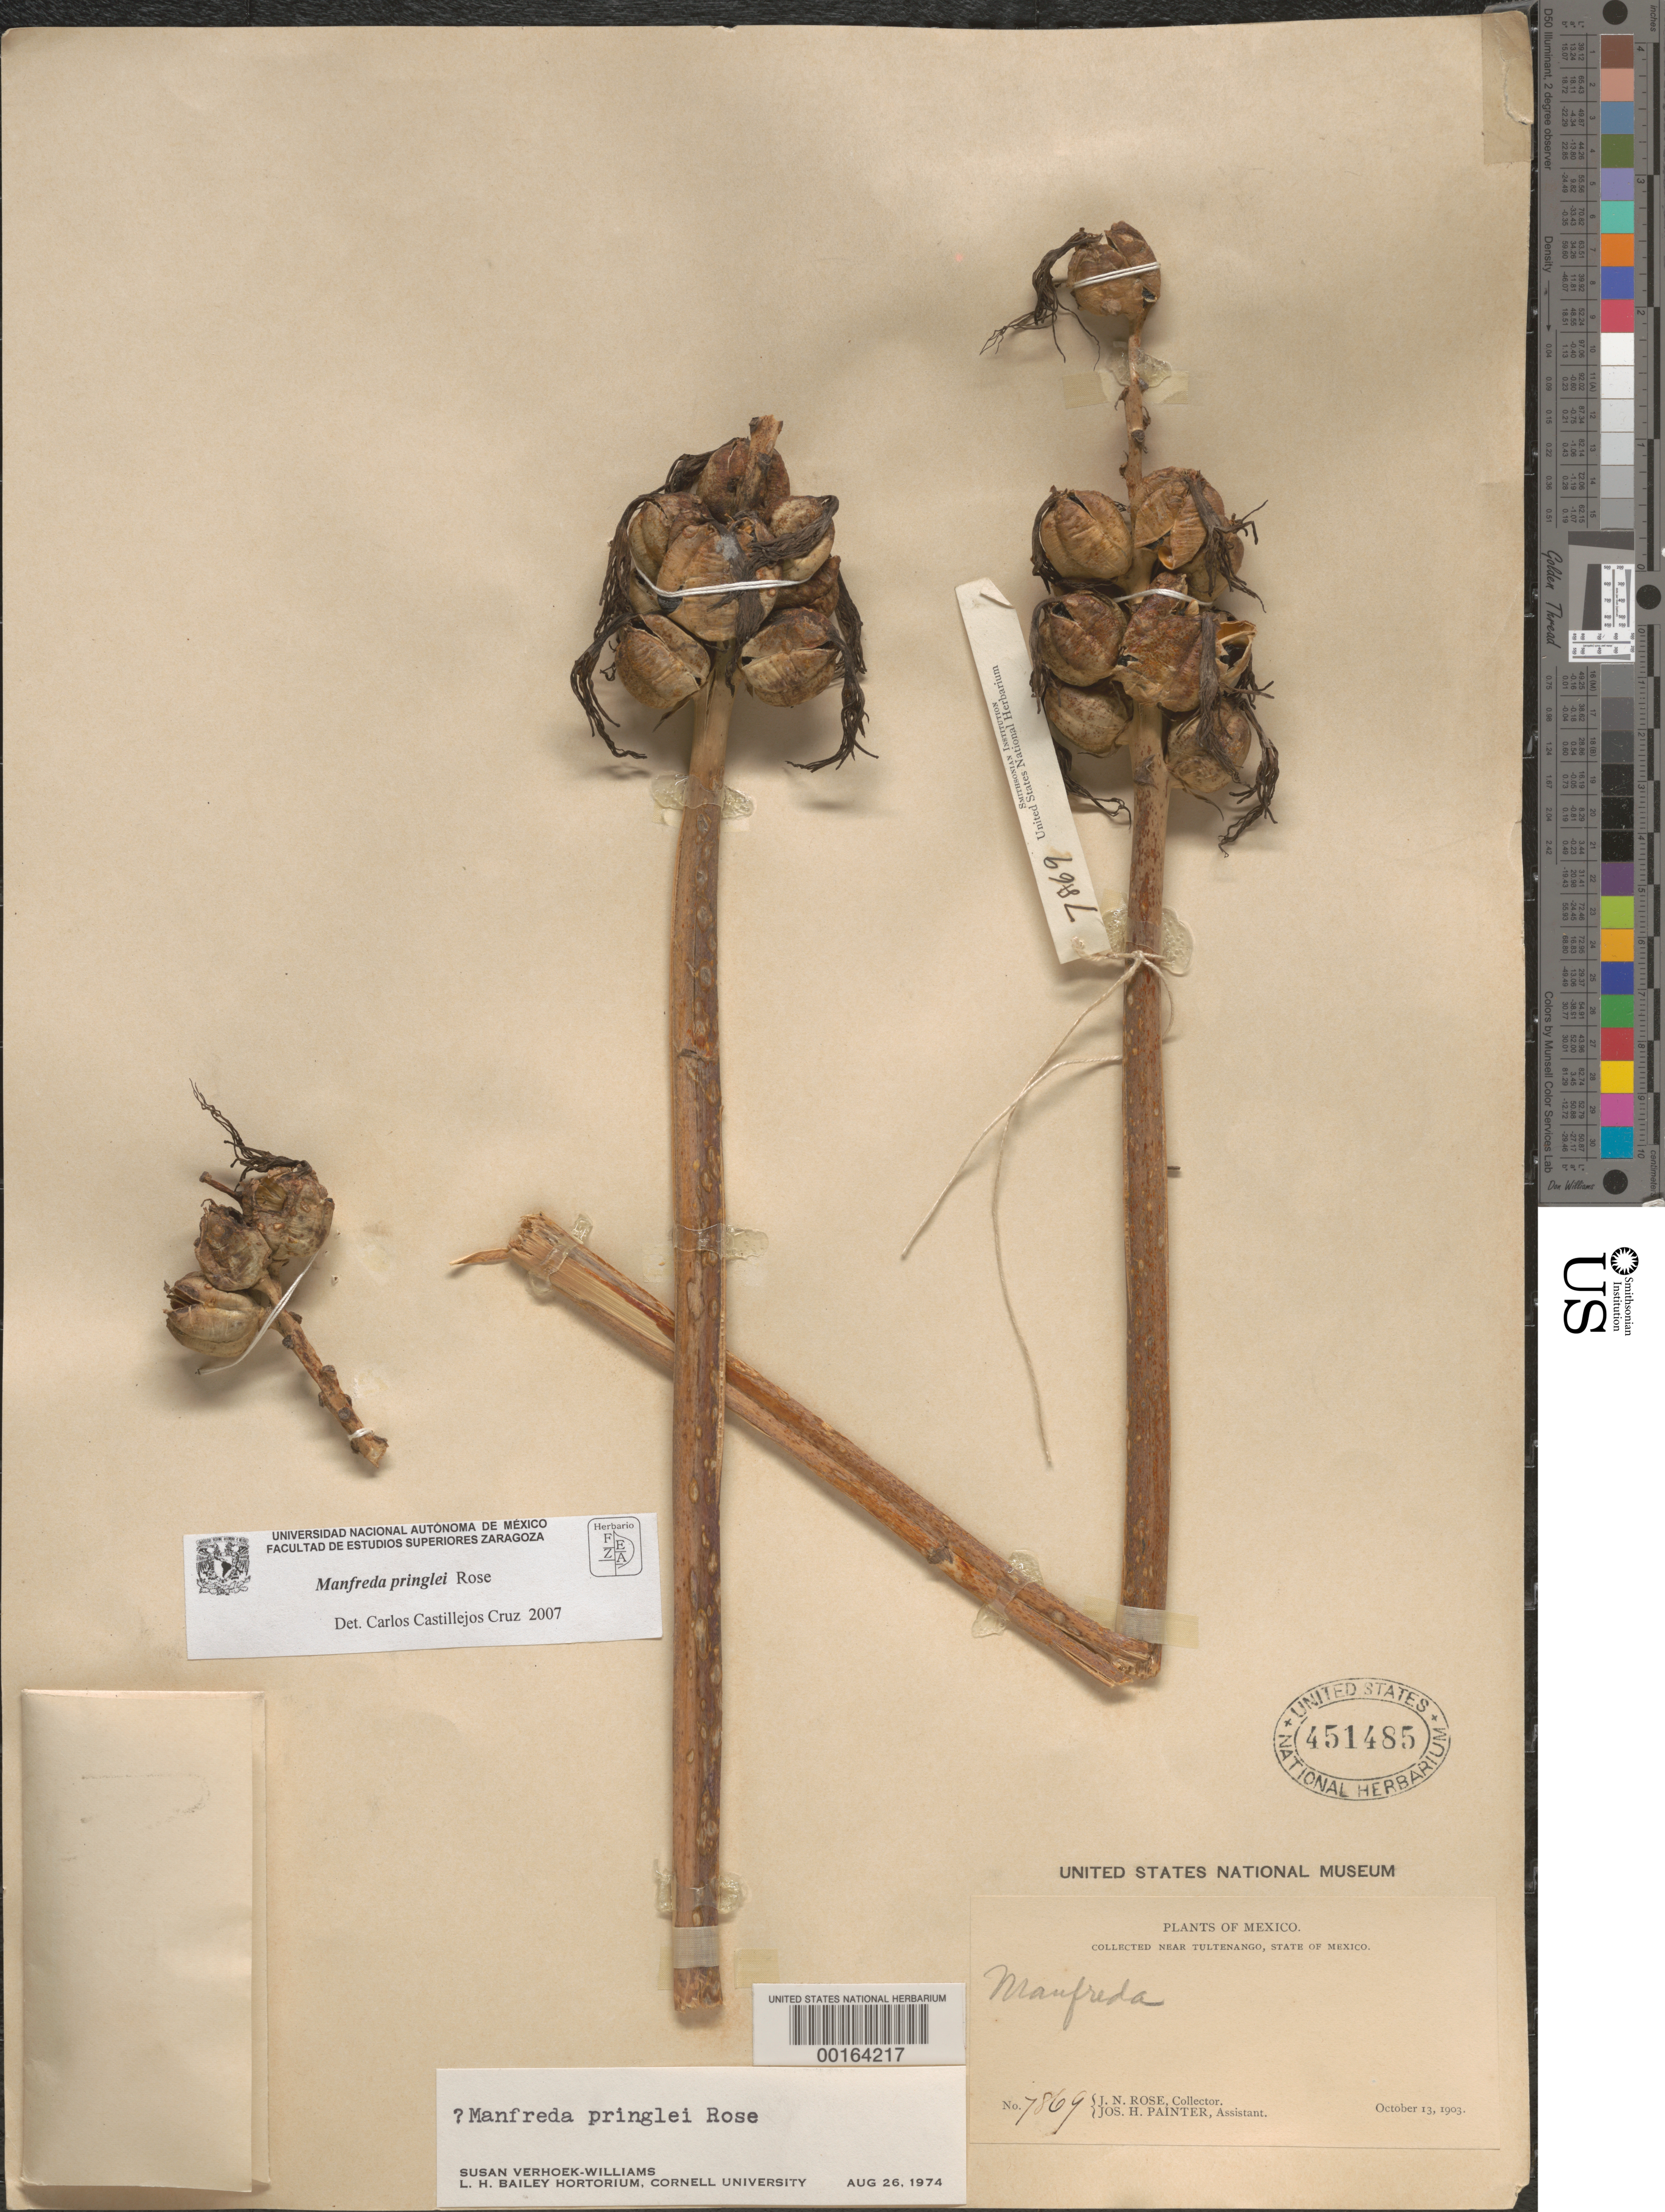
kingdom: Plantae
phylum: Tracheophyta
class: Liliopsida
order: Asparagales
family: Asparagaceae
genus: Manfreda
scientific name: Manfreda pringlei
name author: Rose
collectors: J. N. Rose & J. H. Painter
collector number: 7869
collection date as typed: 13 Oct 1903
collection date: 1903-10-13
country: Mexico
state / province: México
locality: Near Tultenango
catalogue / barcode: US 451485